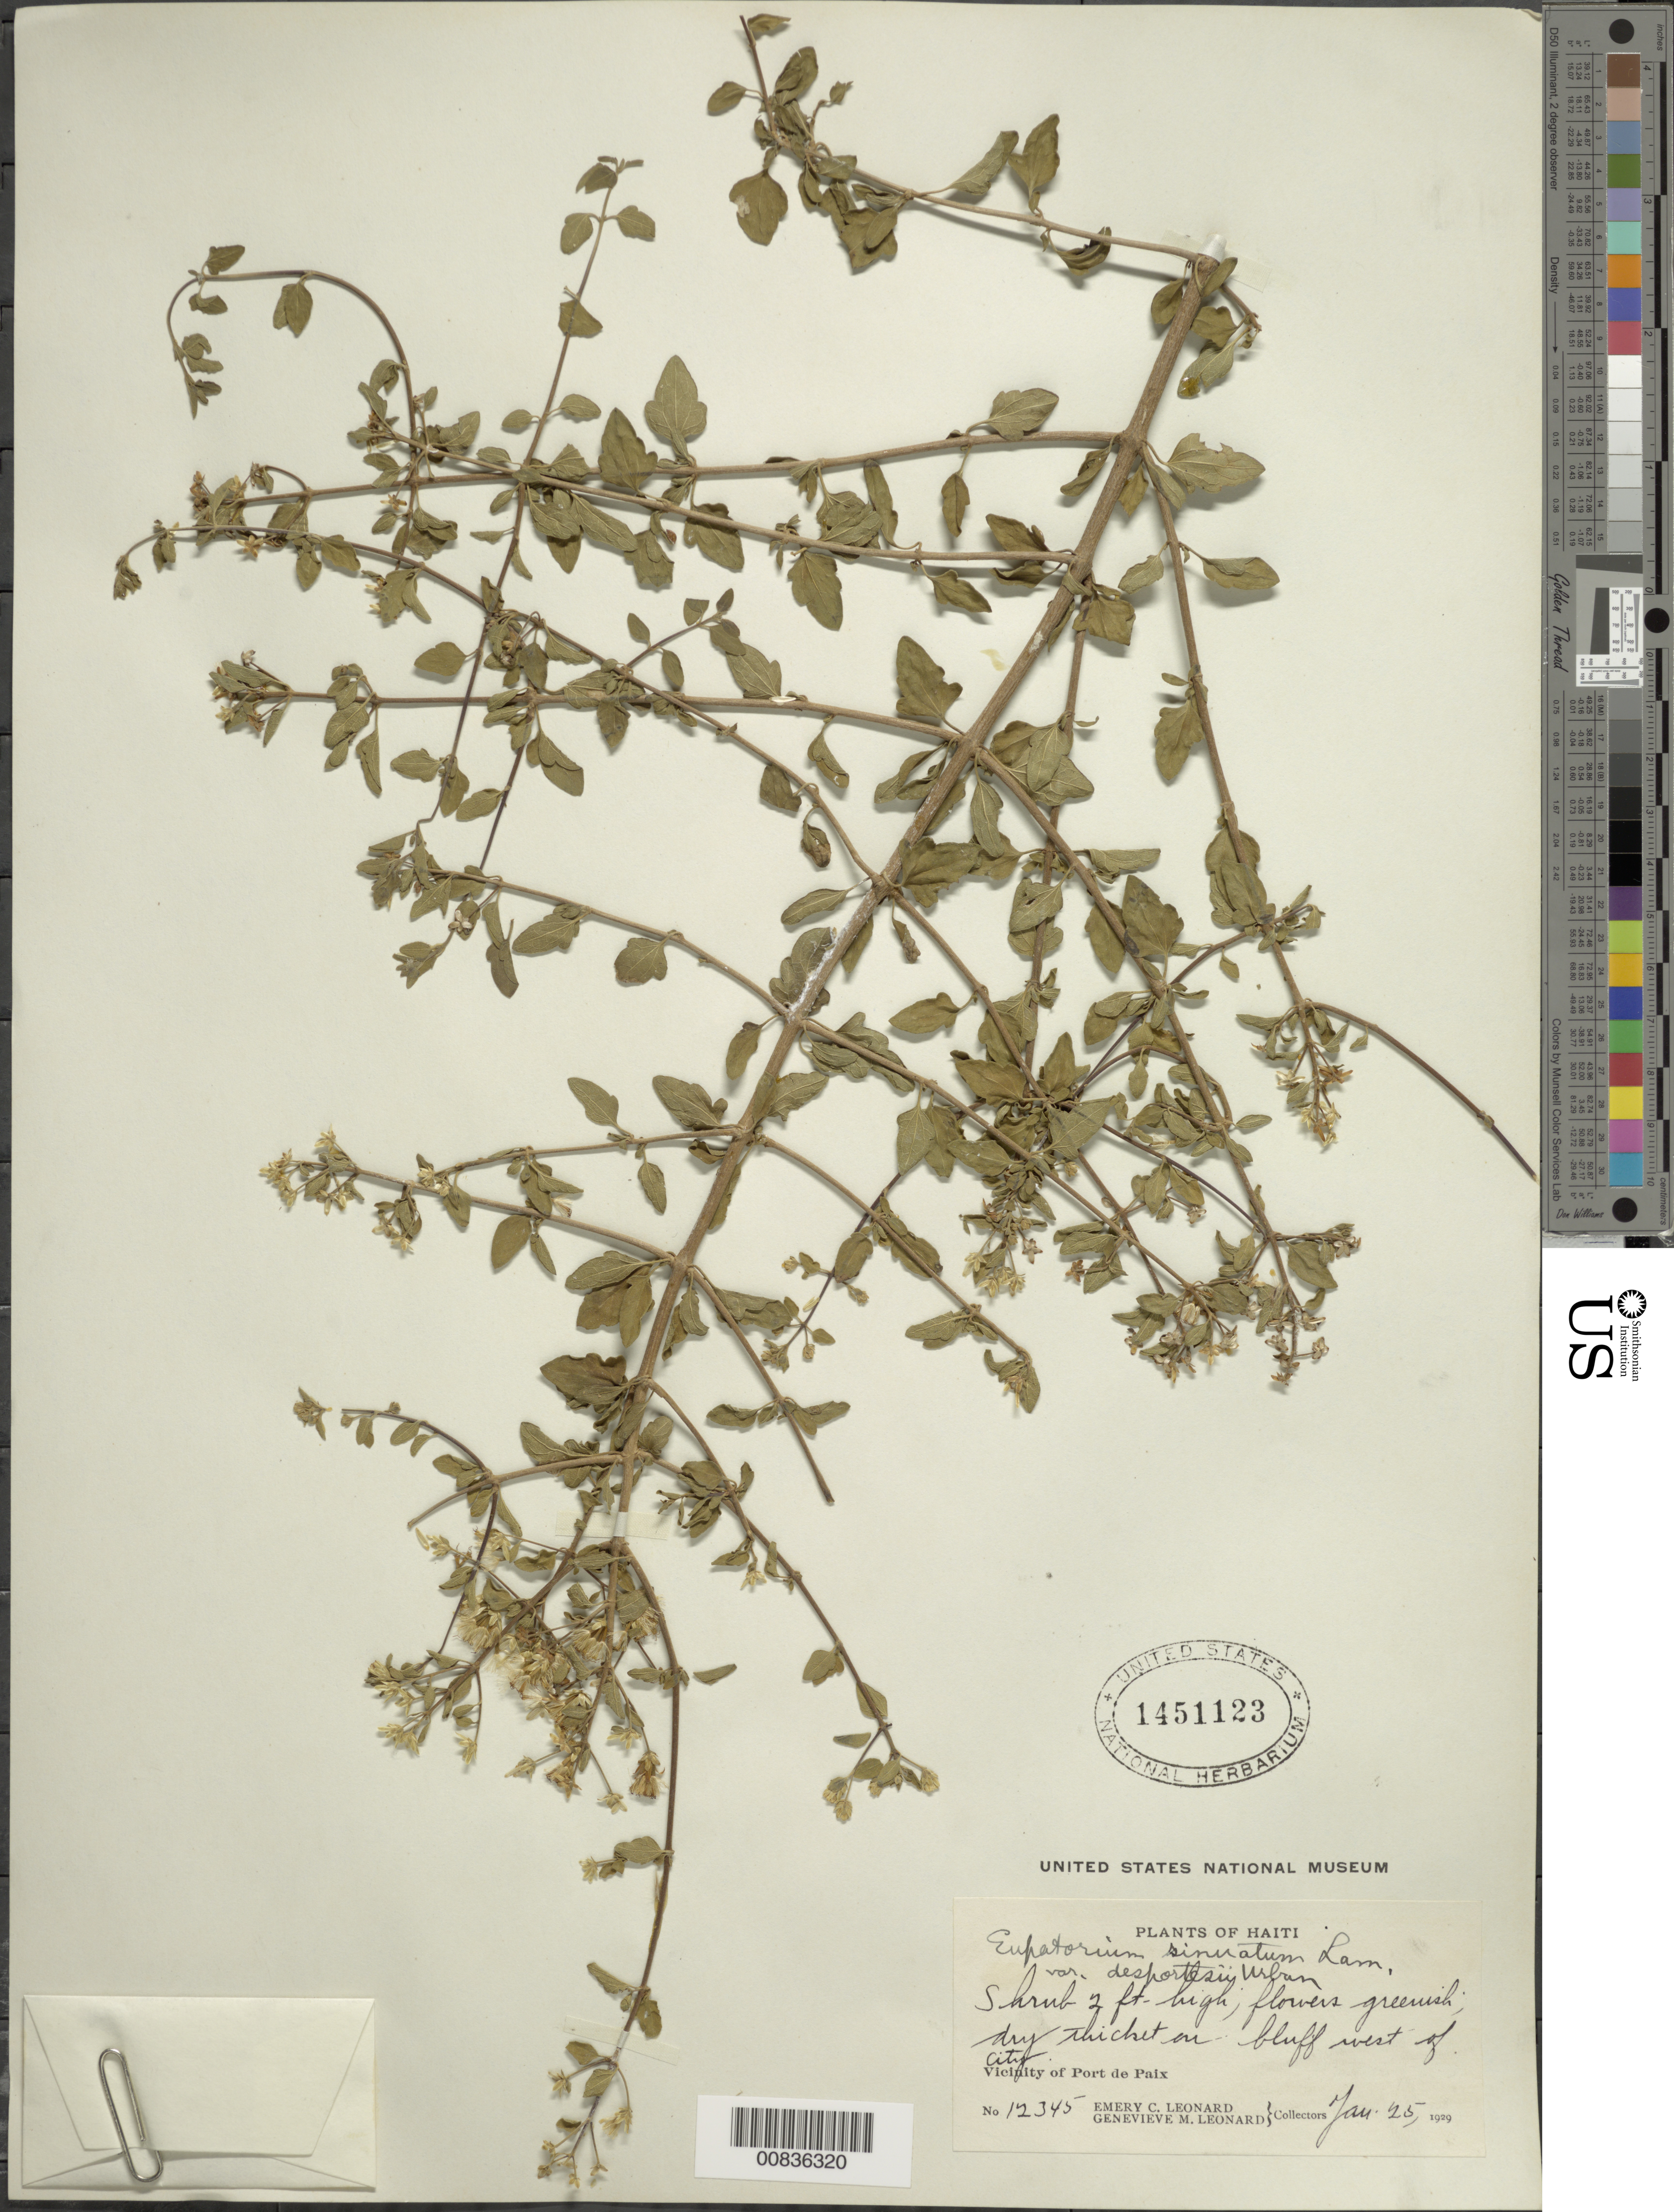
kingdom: Plantae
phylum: Tracheophyta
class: Magnoliopsida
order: Asterales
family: Asteraceae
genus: Chromolaena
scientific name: Chromolaena sinuata var. desportesii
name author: Urb.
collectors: E. C. Leonard & G. M. Leonard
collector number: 12345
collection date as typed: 25 Jan 1929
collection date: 1929-01-25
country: Haiti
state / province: Nord-Ouest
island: Hispaniola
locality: Vicinity of Port de Paix, W of city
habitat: Dry thicket on bluff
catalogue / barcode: US 1451123